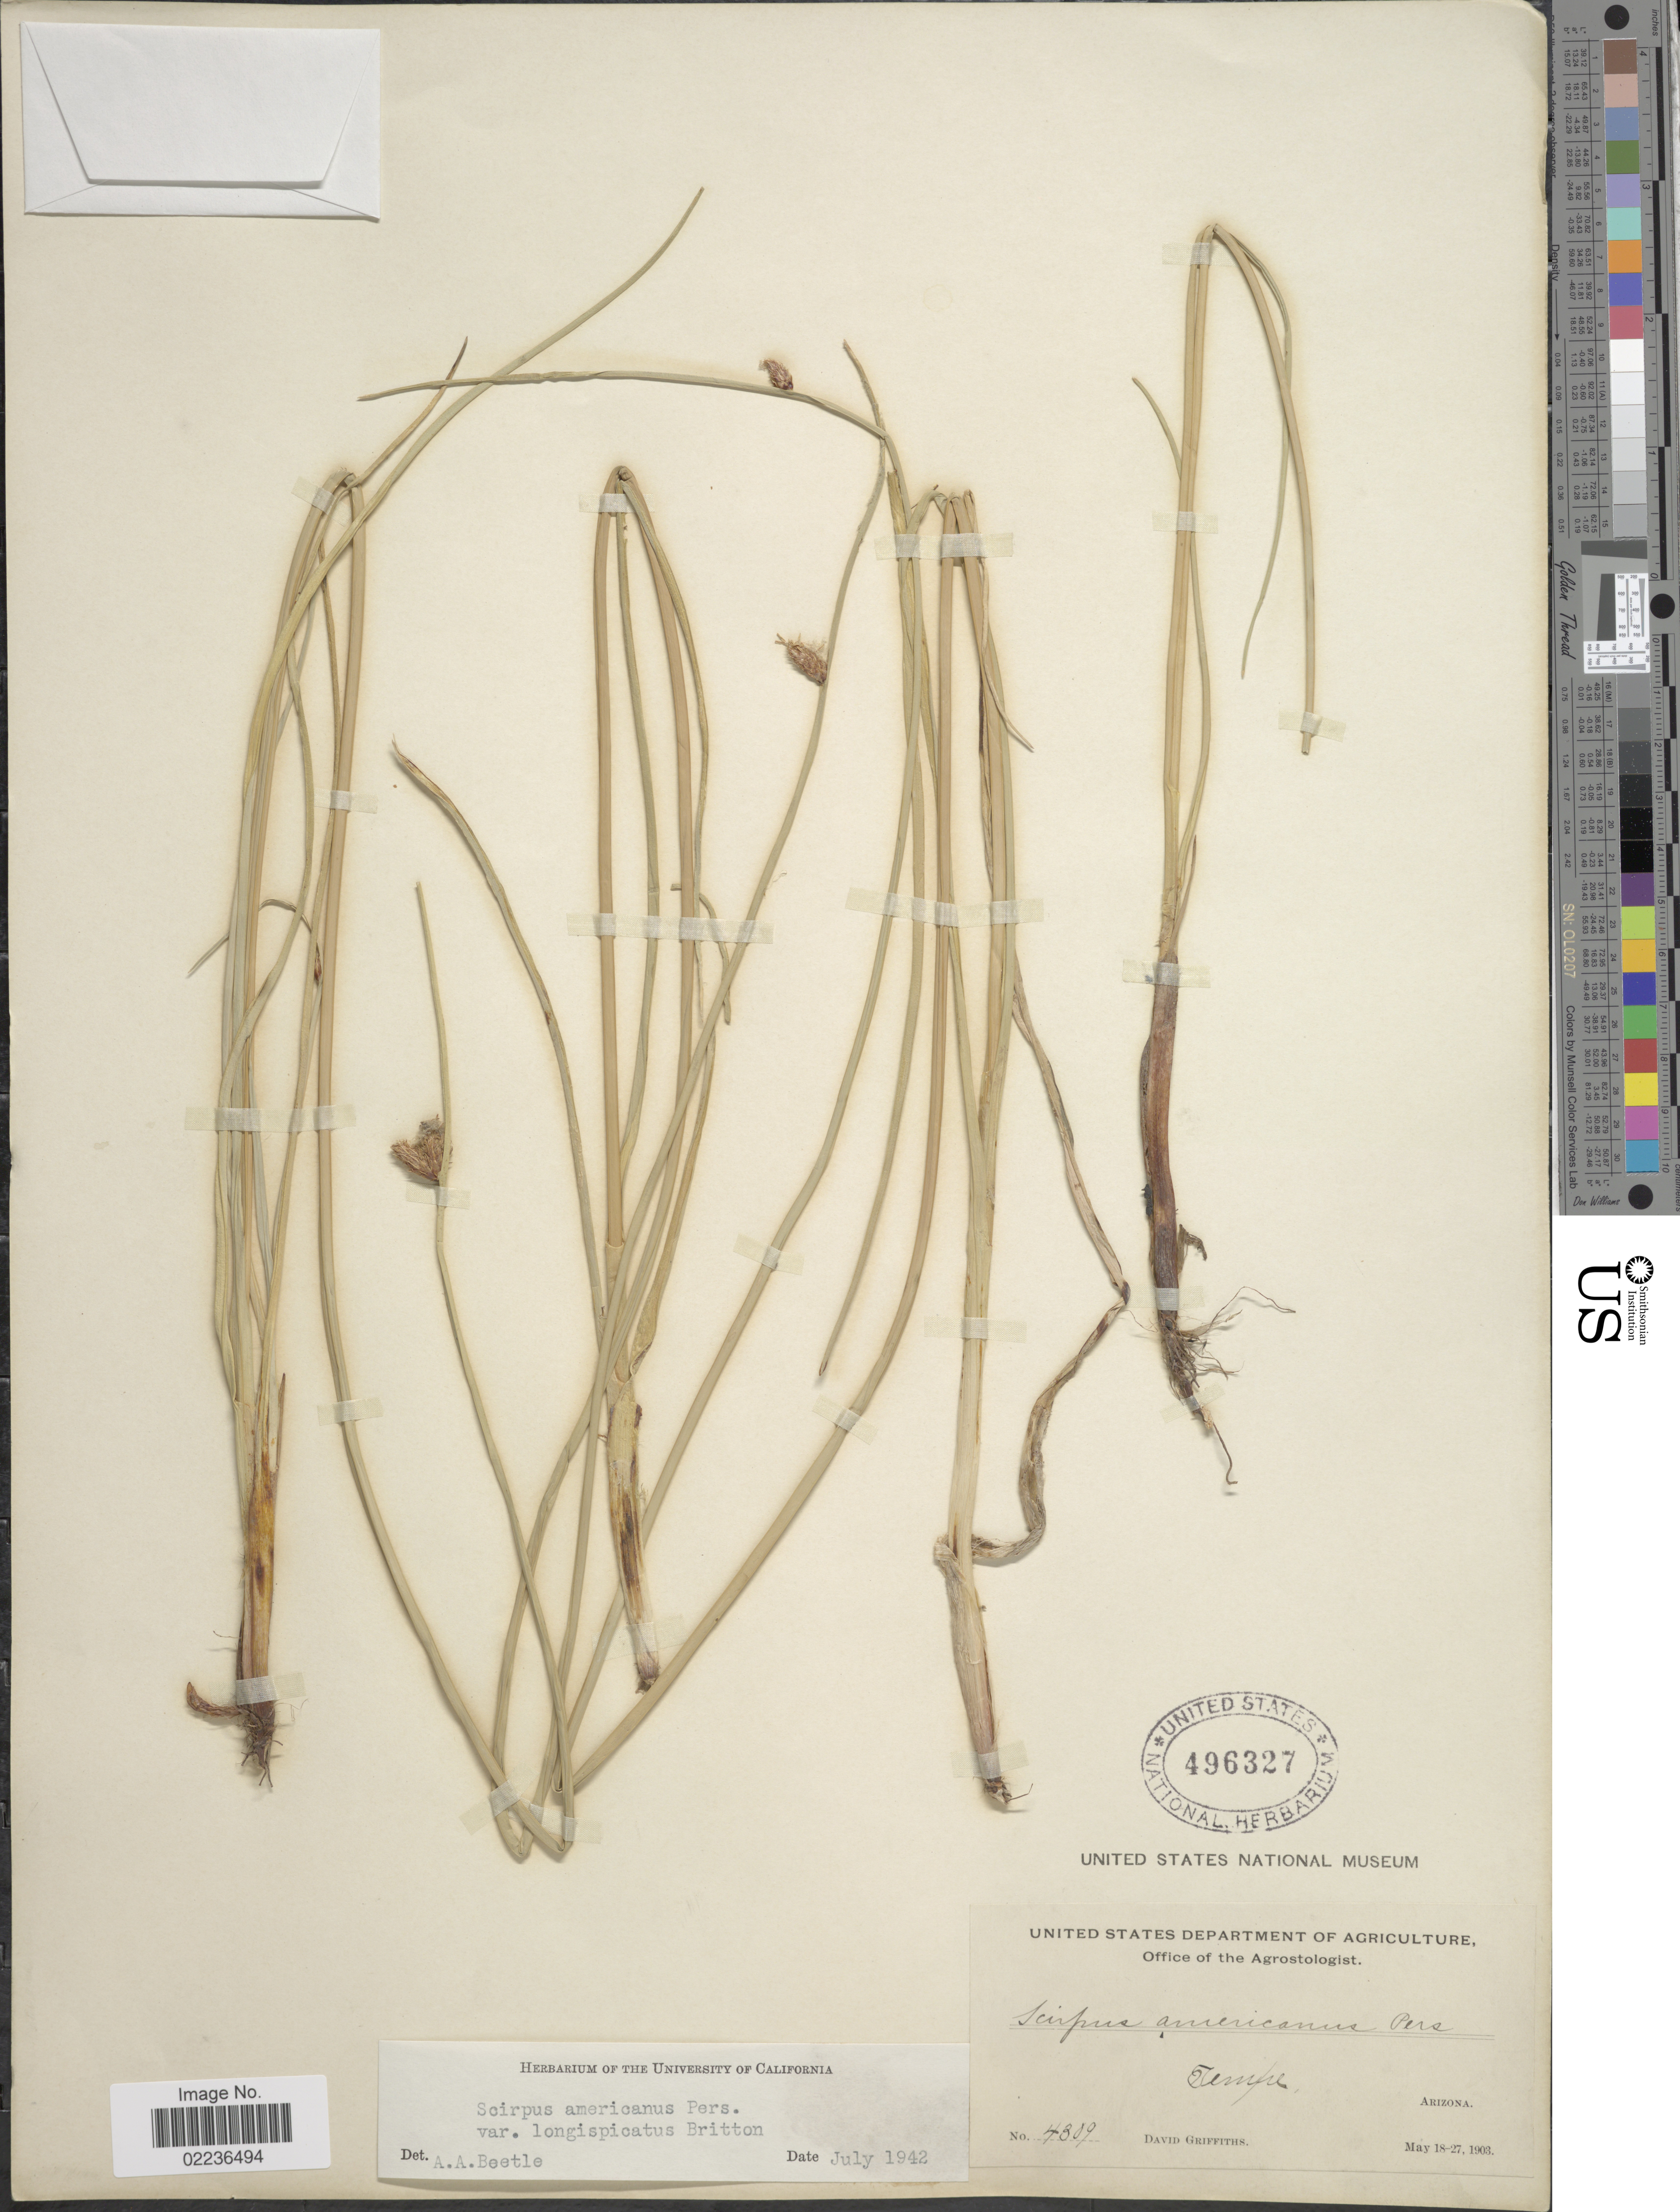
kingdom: Plantae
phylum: Tracheophyta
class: Liliopsida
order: Poales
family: Cyperaceae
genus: Schoenoplectus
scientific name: Schoenoplectus pungens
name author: (Vahl) Palla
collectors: D. Griffiths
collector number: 4309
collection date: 1903-05-18/1903-05-27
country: United States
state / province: Arizona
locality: Tempe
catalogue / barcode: US 496327